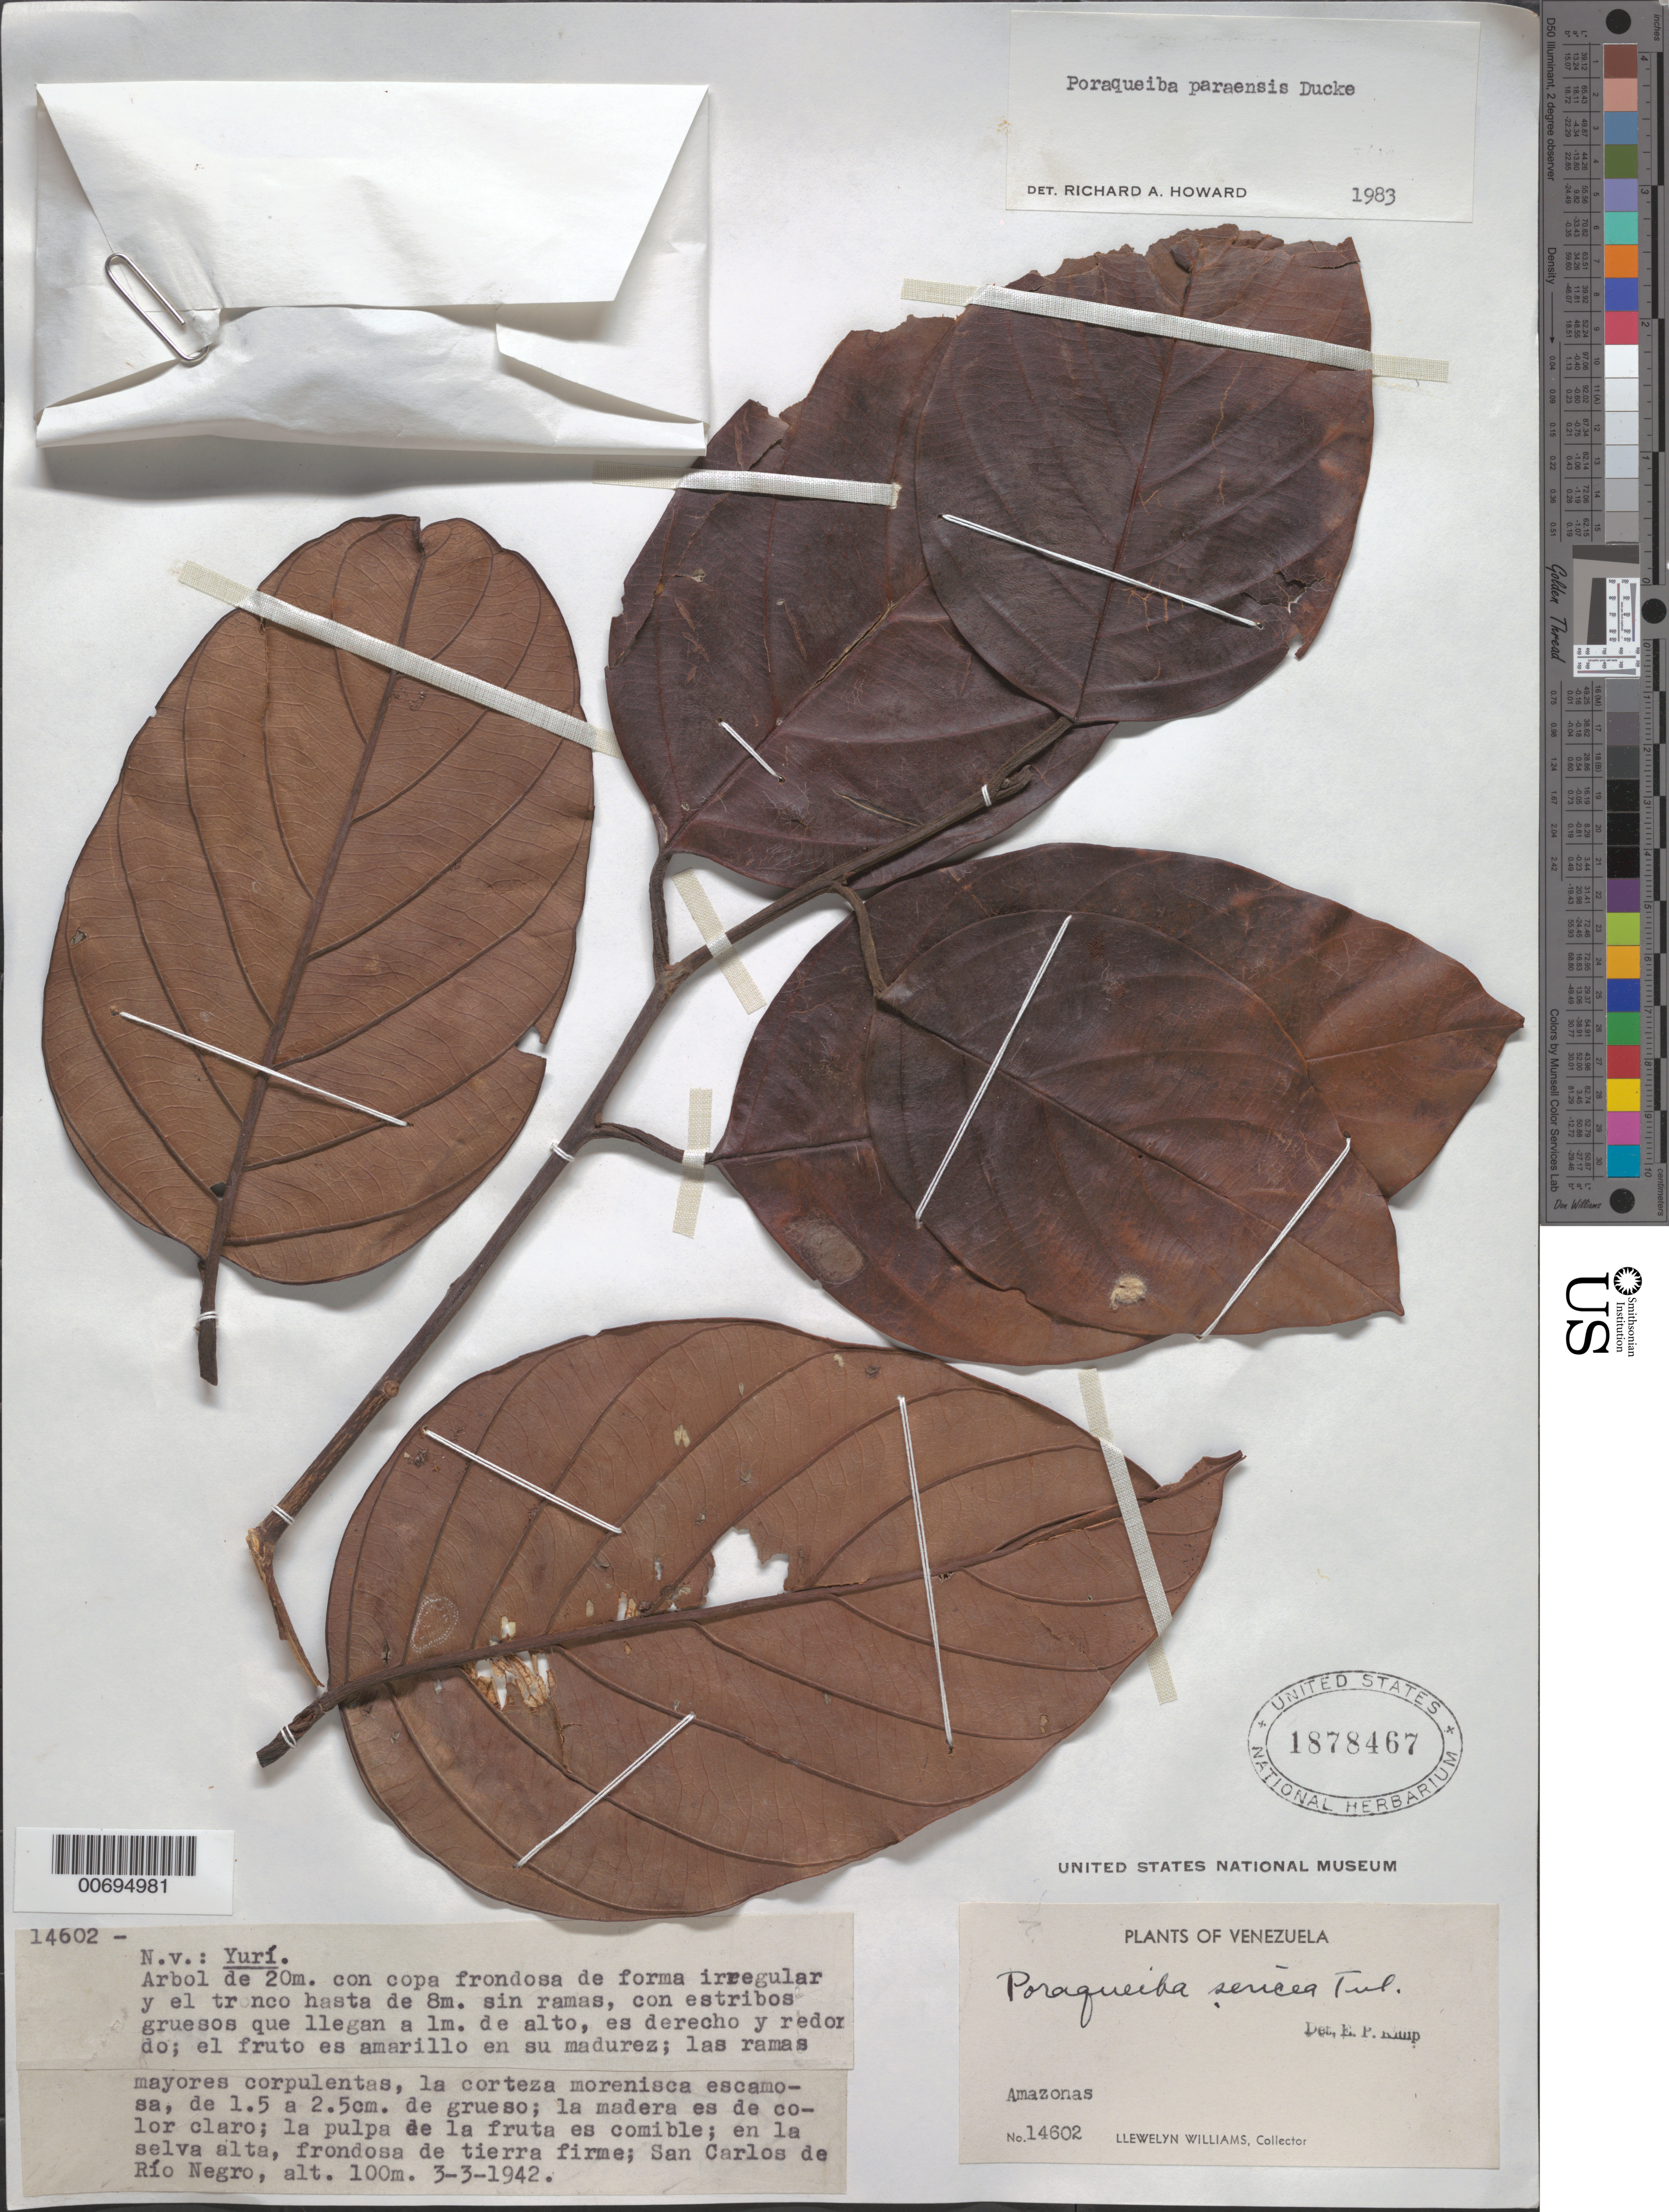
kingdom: Plantae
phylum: Tracheophyta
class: Magnoliopsida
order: Metteniusales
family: Metteniusaceae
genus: Poraqueiba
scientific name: Poraqueiba paraensis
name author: Ducke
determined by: Howard, R. A.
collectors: Ll. Williams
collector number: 14602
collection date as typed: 3-Mar-42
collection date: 1942-03-03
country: Venezuela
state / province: Amazonas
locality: San Carlos de Río Negro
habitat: High, leafy forest on terra firma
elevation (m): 100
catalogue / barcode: US 1878467